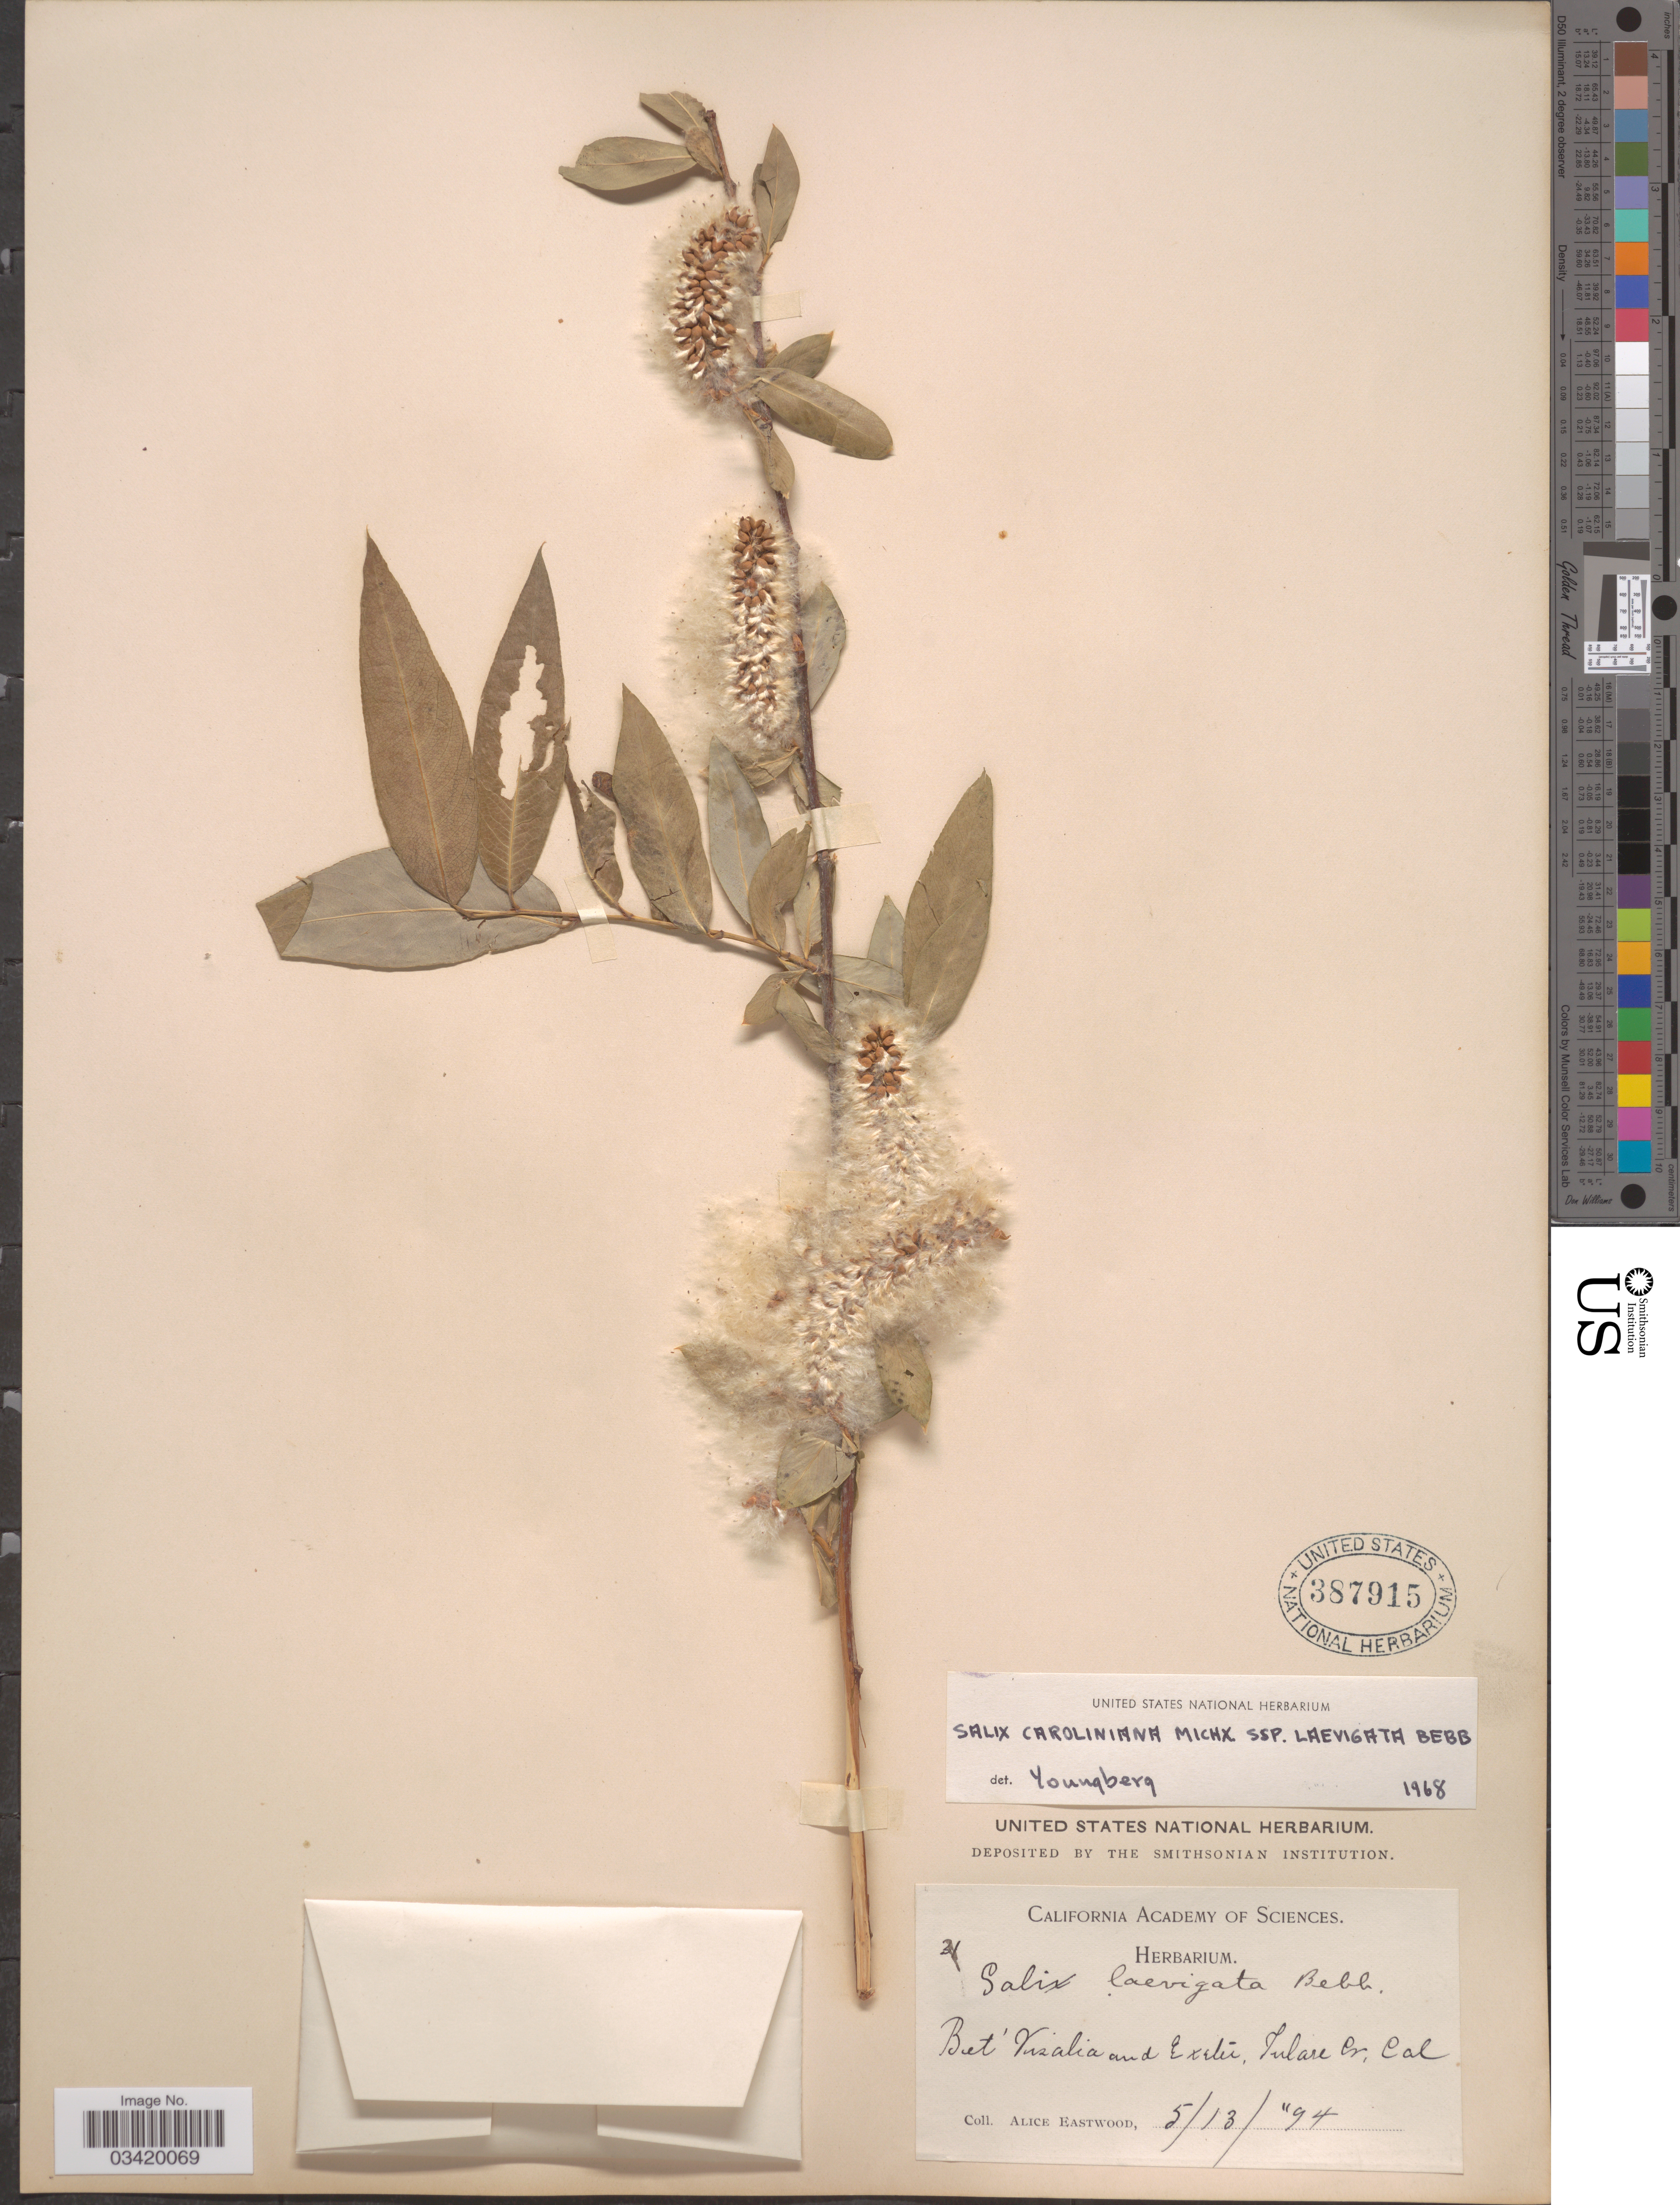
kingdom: Plantae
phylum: Tracheophyta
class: Magnoliopsida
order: Malpighiales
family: Salicaceae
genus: Salix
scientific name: Salix caroliniana subsp. laevigata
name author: Bebb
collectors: A. Eastwood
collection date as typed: Transcribed d/m/y: 13/5/94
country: United States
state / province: California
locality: Bet' Visalia and Exeter, Tulare Cr.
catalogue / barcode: US 387915